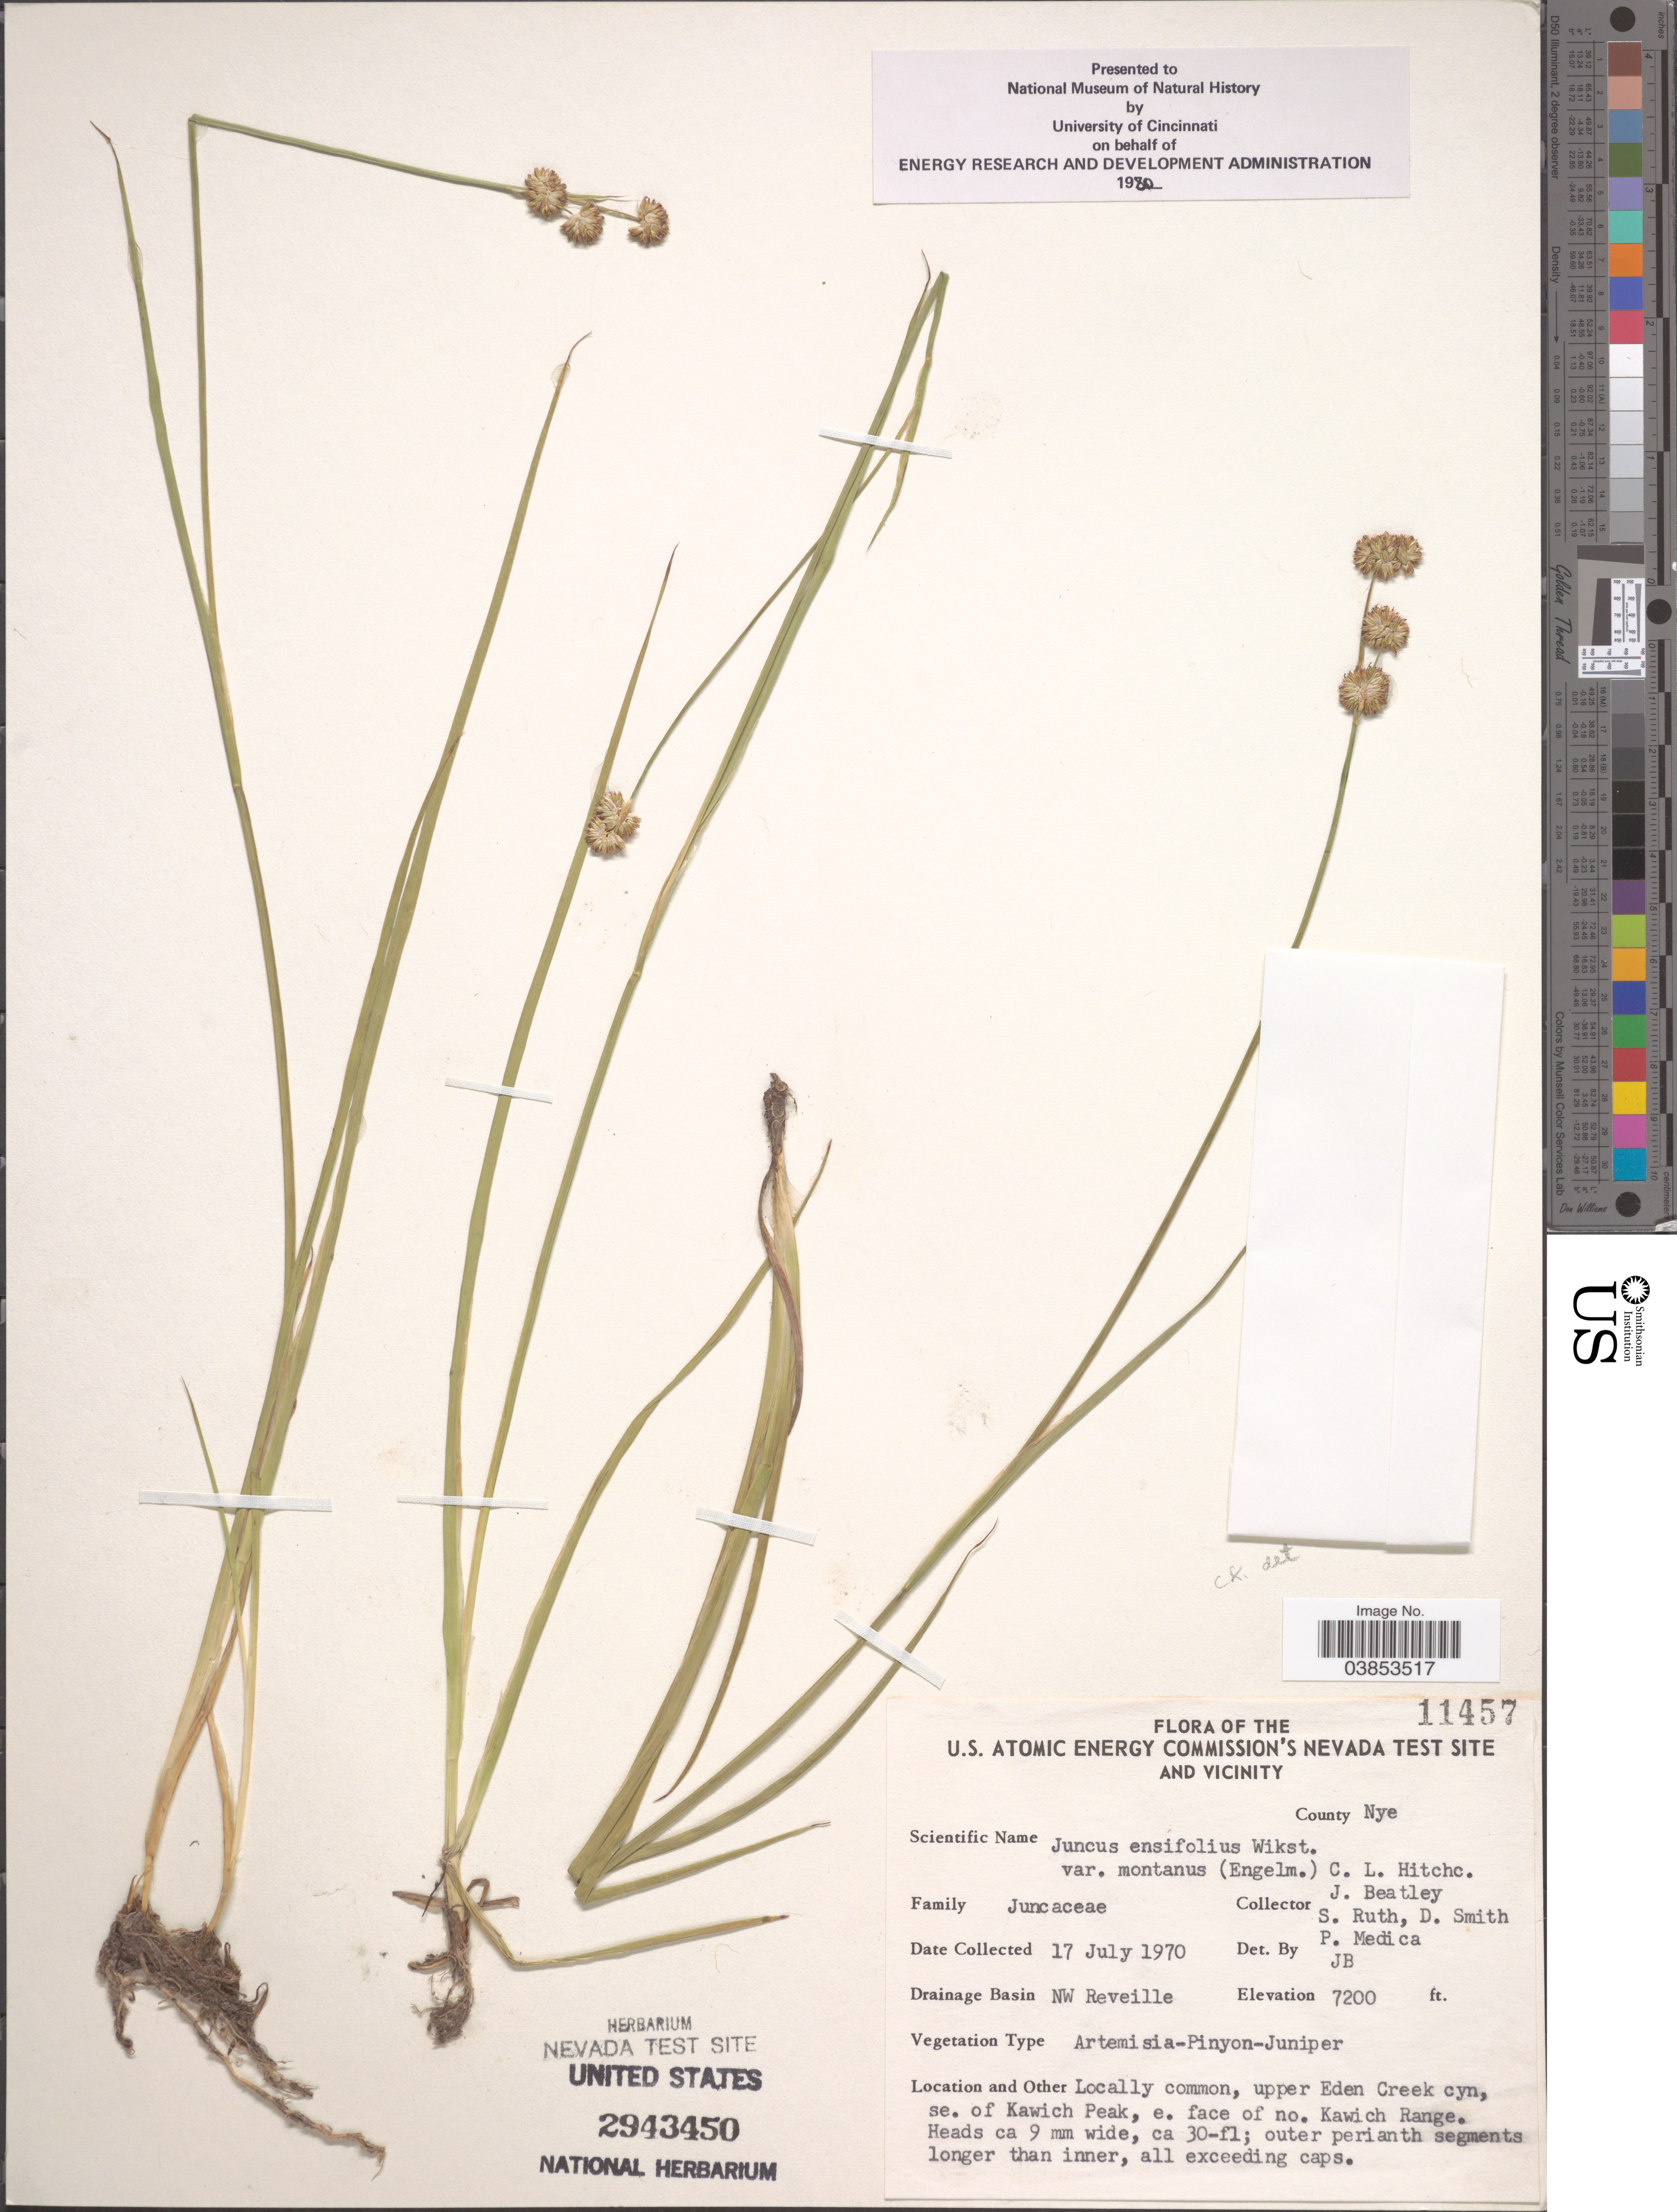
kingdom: Plantae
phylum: Tracheophyta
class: Liliopsida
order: Poales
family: Juncaceae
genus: Juncus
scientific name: Juncus ensifolius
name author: Wikstr.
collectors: J. C. Beatley, S. Ruth, D. Smith & P. Medica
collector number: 11457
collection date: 1970-07-17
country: United States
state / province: Nevada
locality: U.S. Atomic Energy Commission's Nevada Test Site and vicinity. County Nye. Drainage Basin NW Reveille. Upper Eden Creek cyn, se. of Kawich Peak, e. face of no. Kawich Range.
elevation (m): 2195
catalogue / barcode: US 2943450